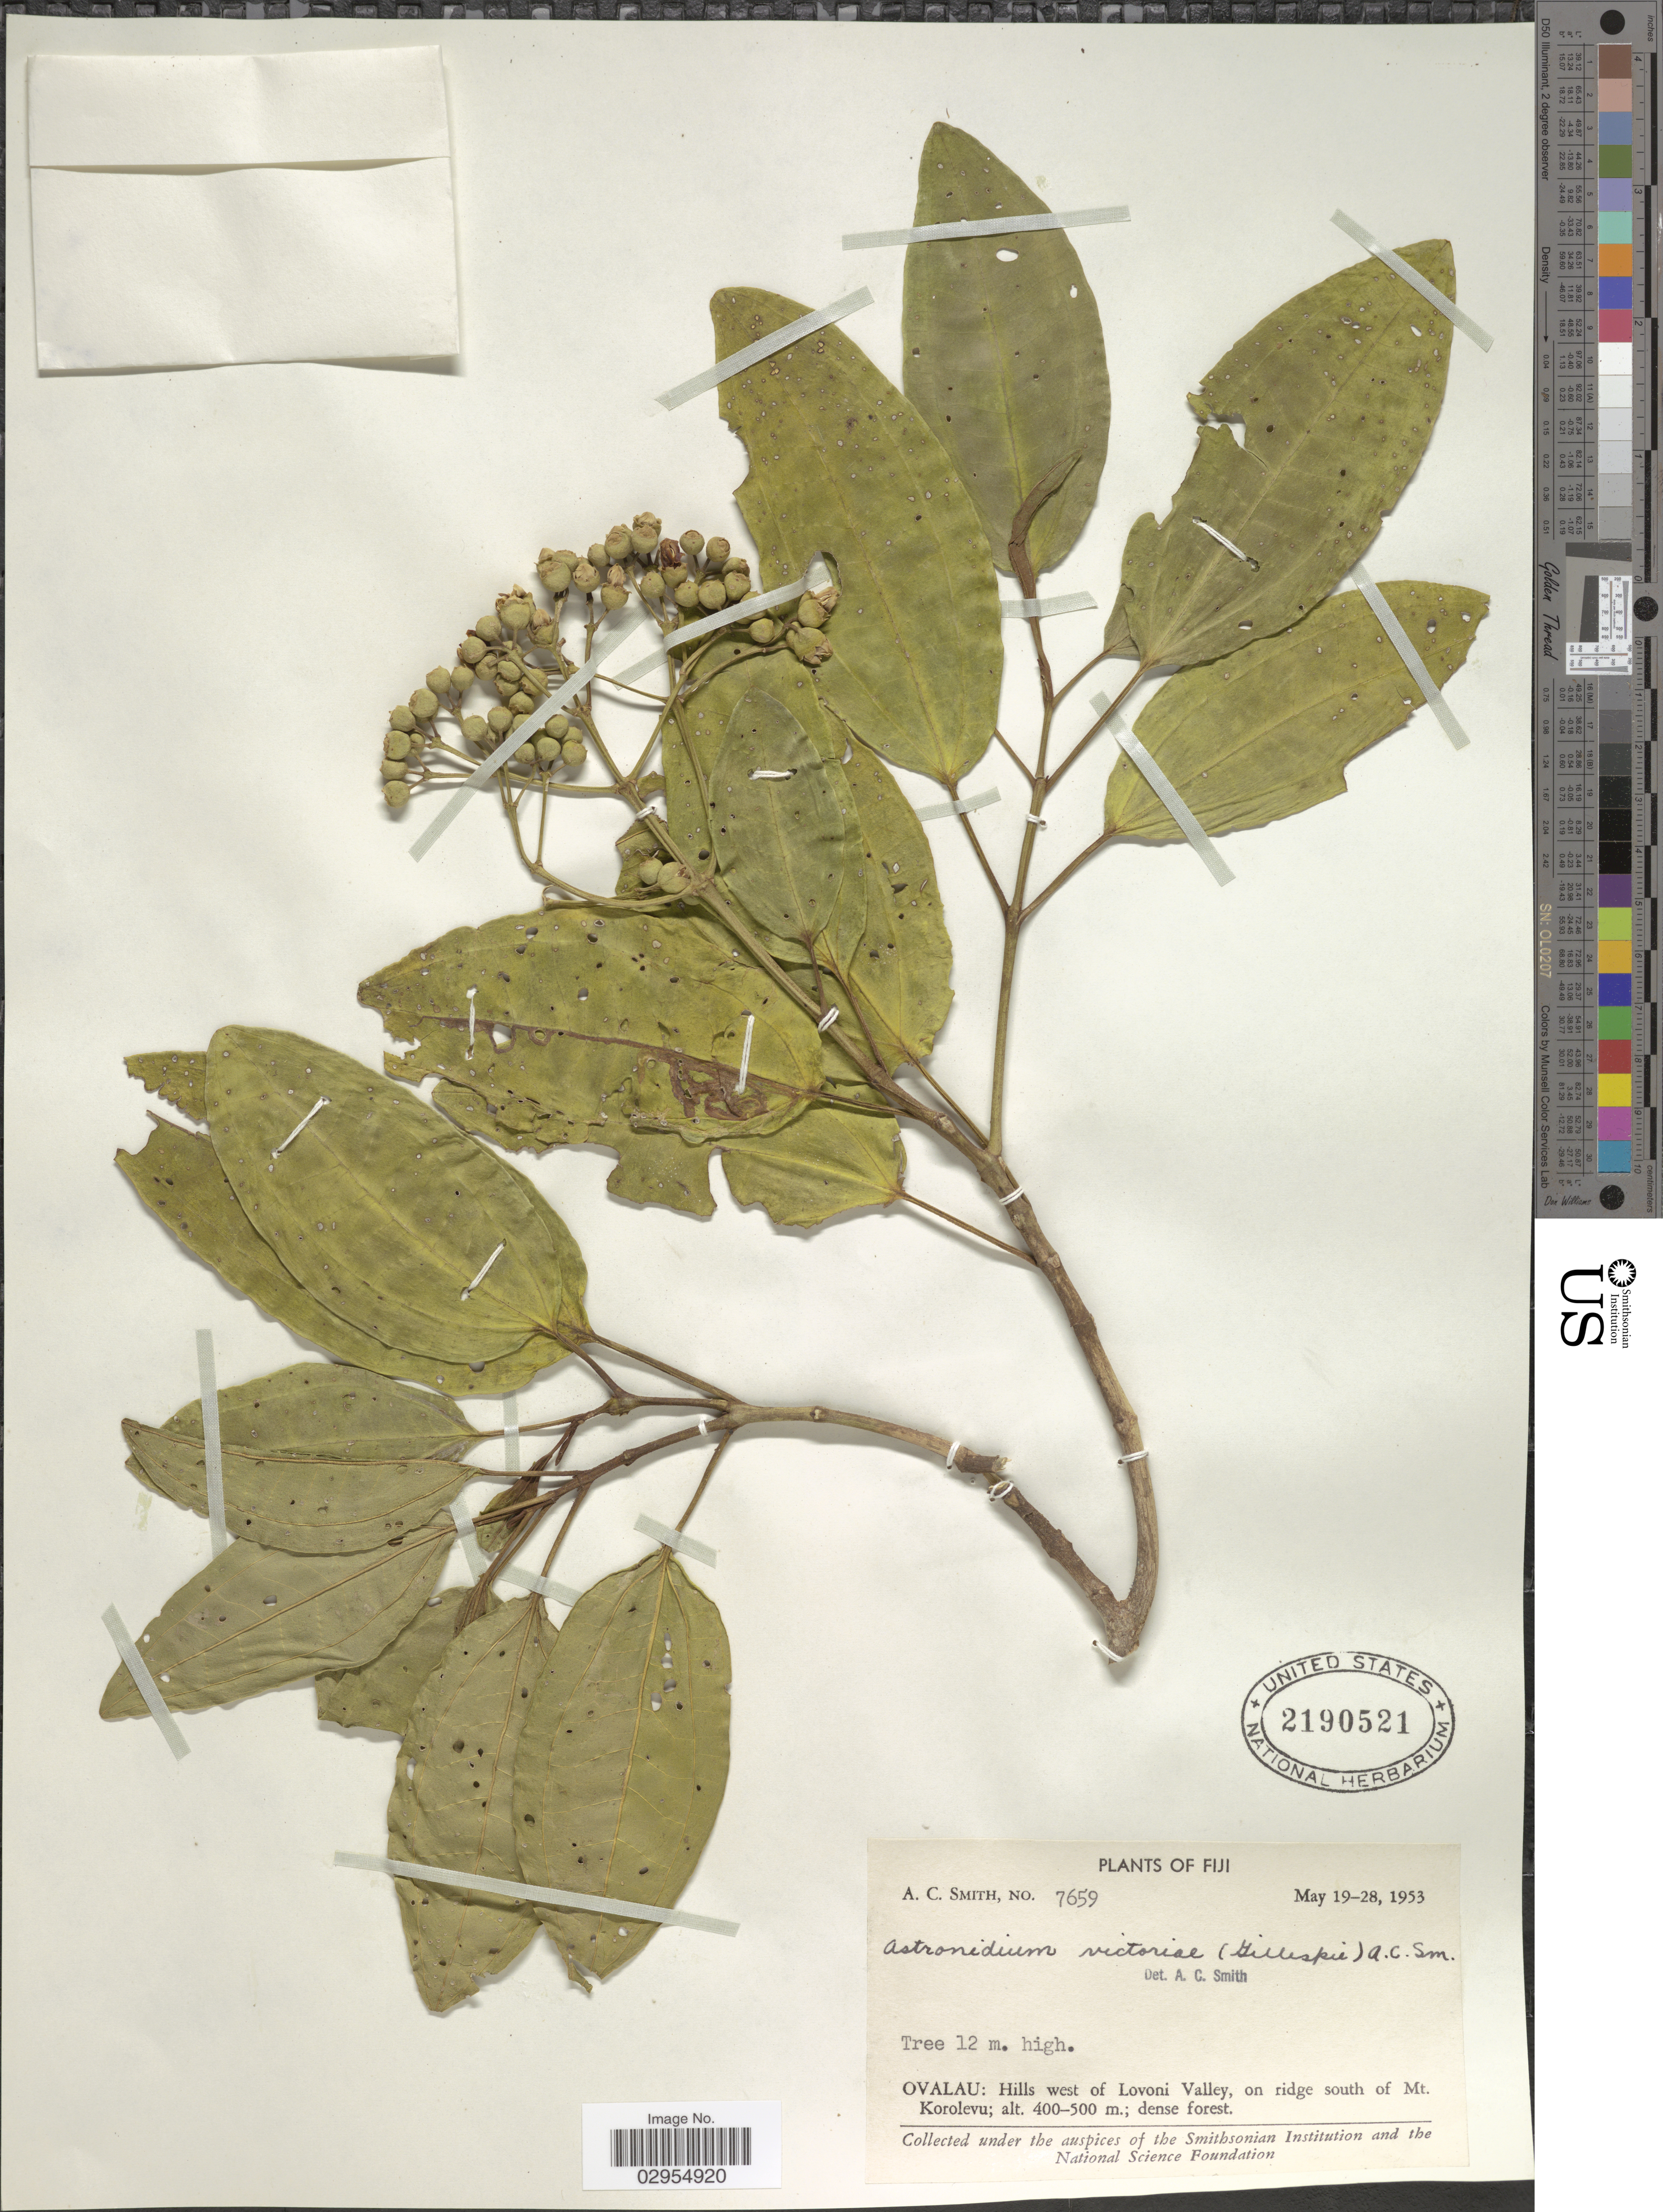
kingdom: Plantae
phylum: Tracheophyta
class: Magnoliopsida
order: Myrtales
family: Melastomataceae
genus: Astronidium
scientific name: Astronidium victoriae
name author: (Gill.) A.C. Sm.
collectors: A. C. Smith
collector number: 7659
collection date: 1953-05-19/1953-05-28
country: Fiji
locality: Ovalau: Hills west of Lovoni Valley, on ridge south of Mt. Korolevu.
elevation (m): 400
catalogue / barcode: US 2190521